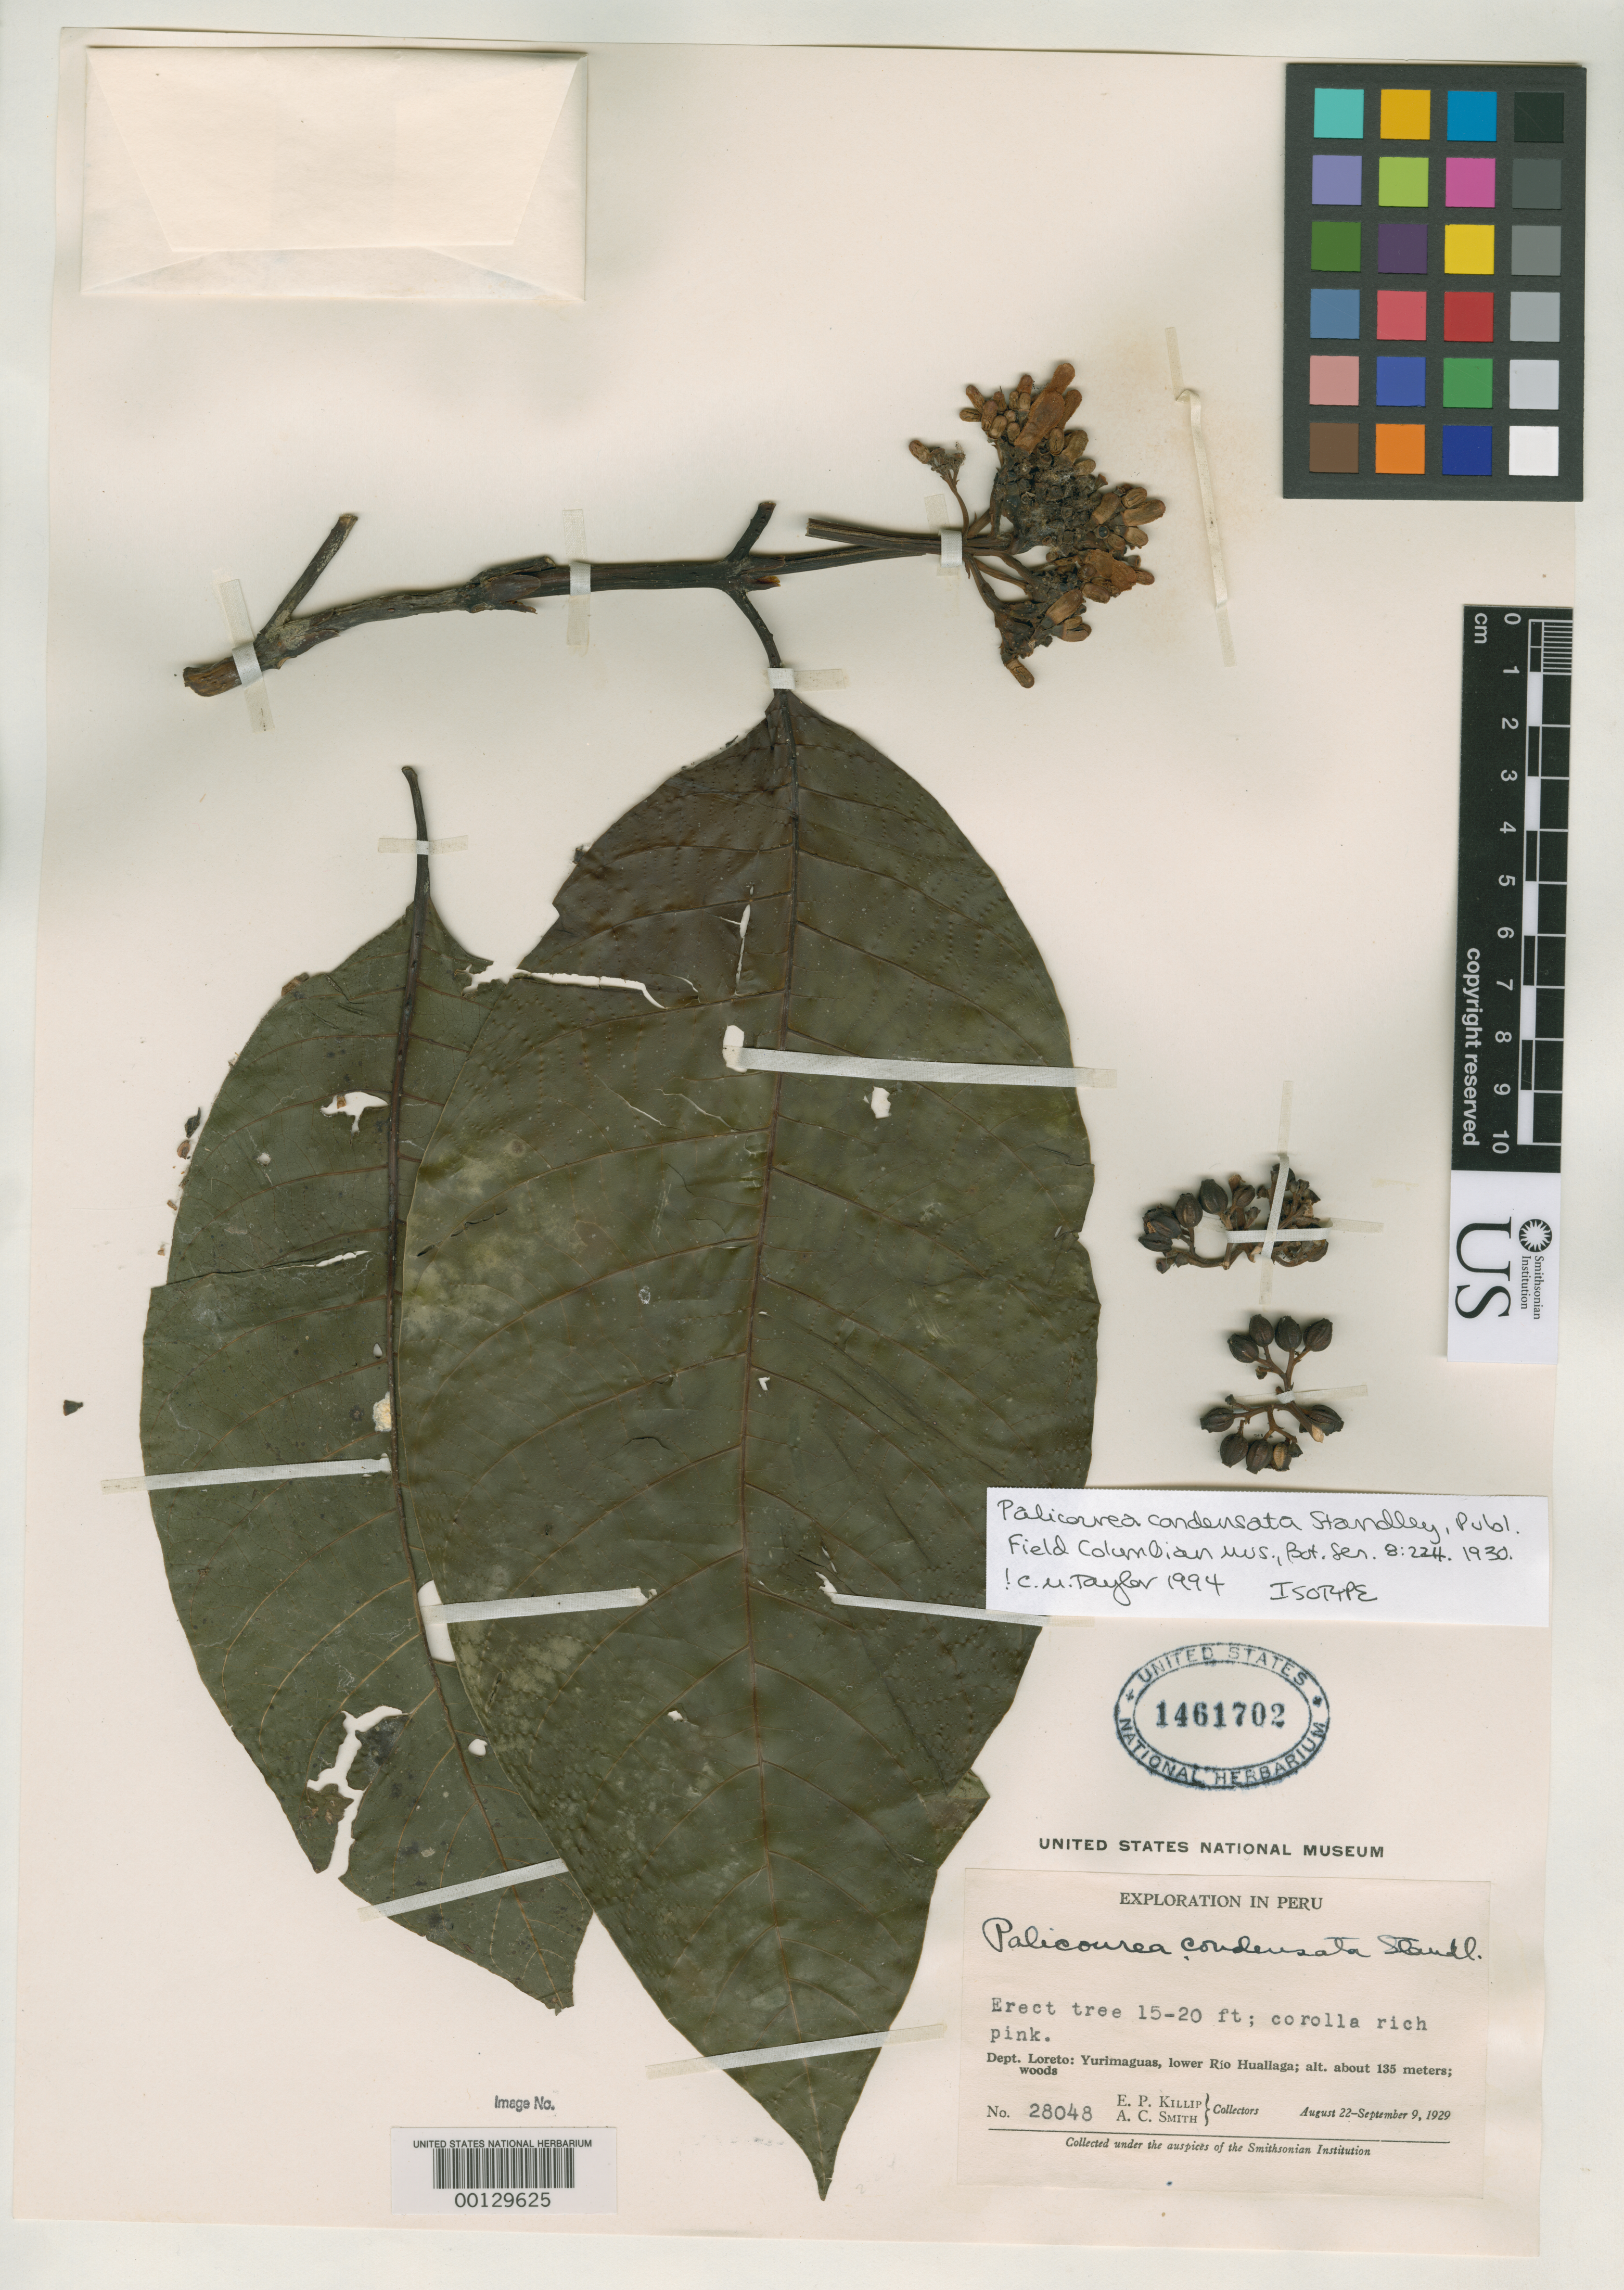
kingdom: Plantae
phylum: Tracheophyta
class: Magnoliopsida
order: Gentianales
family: Rubiaceae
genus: Palicourea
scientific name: Palicourea condensata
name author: Standl.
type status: Isotype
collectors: E. P. Killip & A. C. Smith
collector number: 28048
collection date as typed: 22 Aug 1929 to 09 Sep 1929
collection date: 1929-08-22/1929-09-09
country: Peru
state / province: Loreto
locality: Yurimaguas, lower Rio Huallaga.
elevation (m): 135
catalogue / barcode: US 1461702